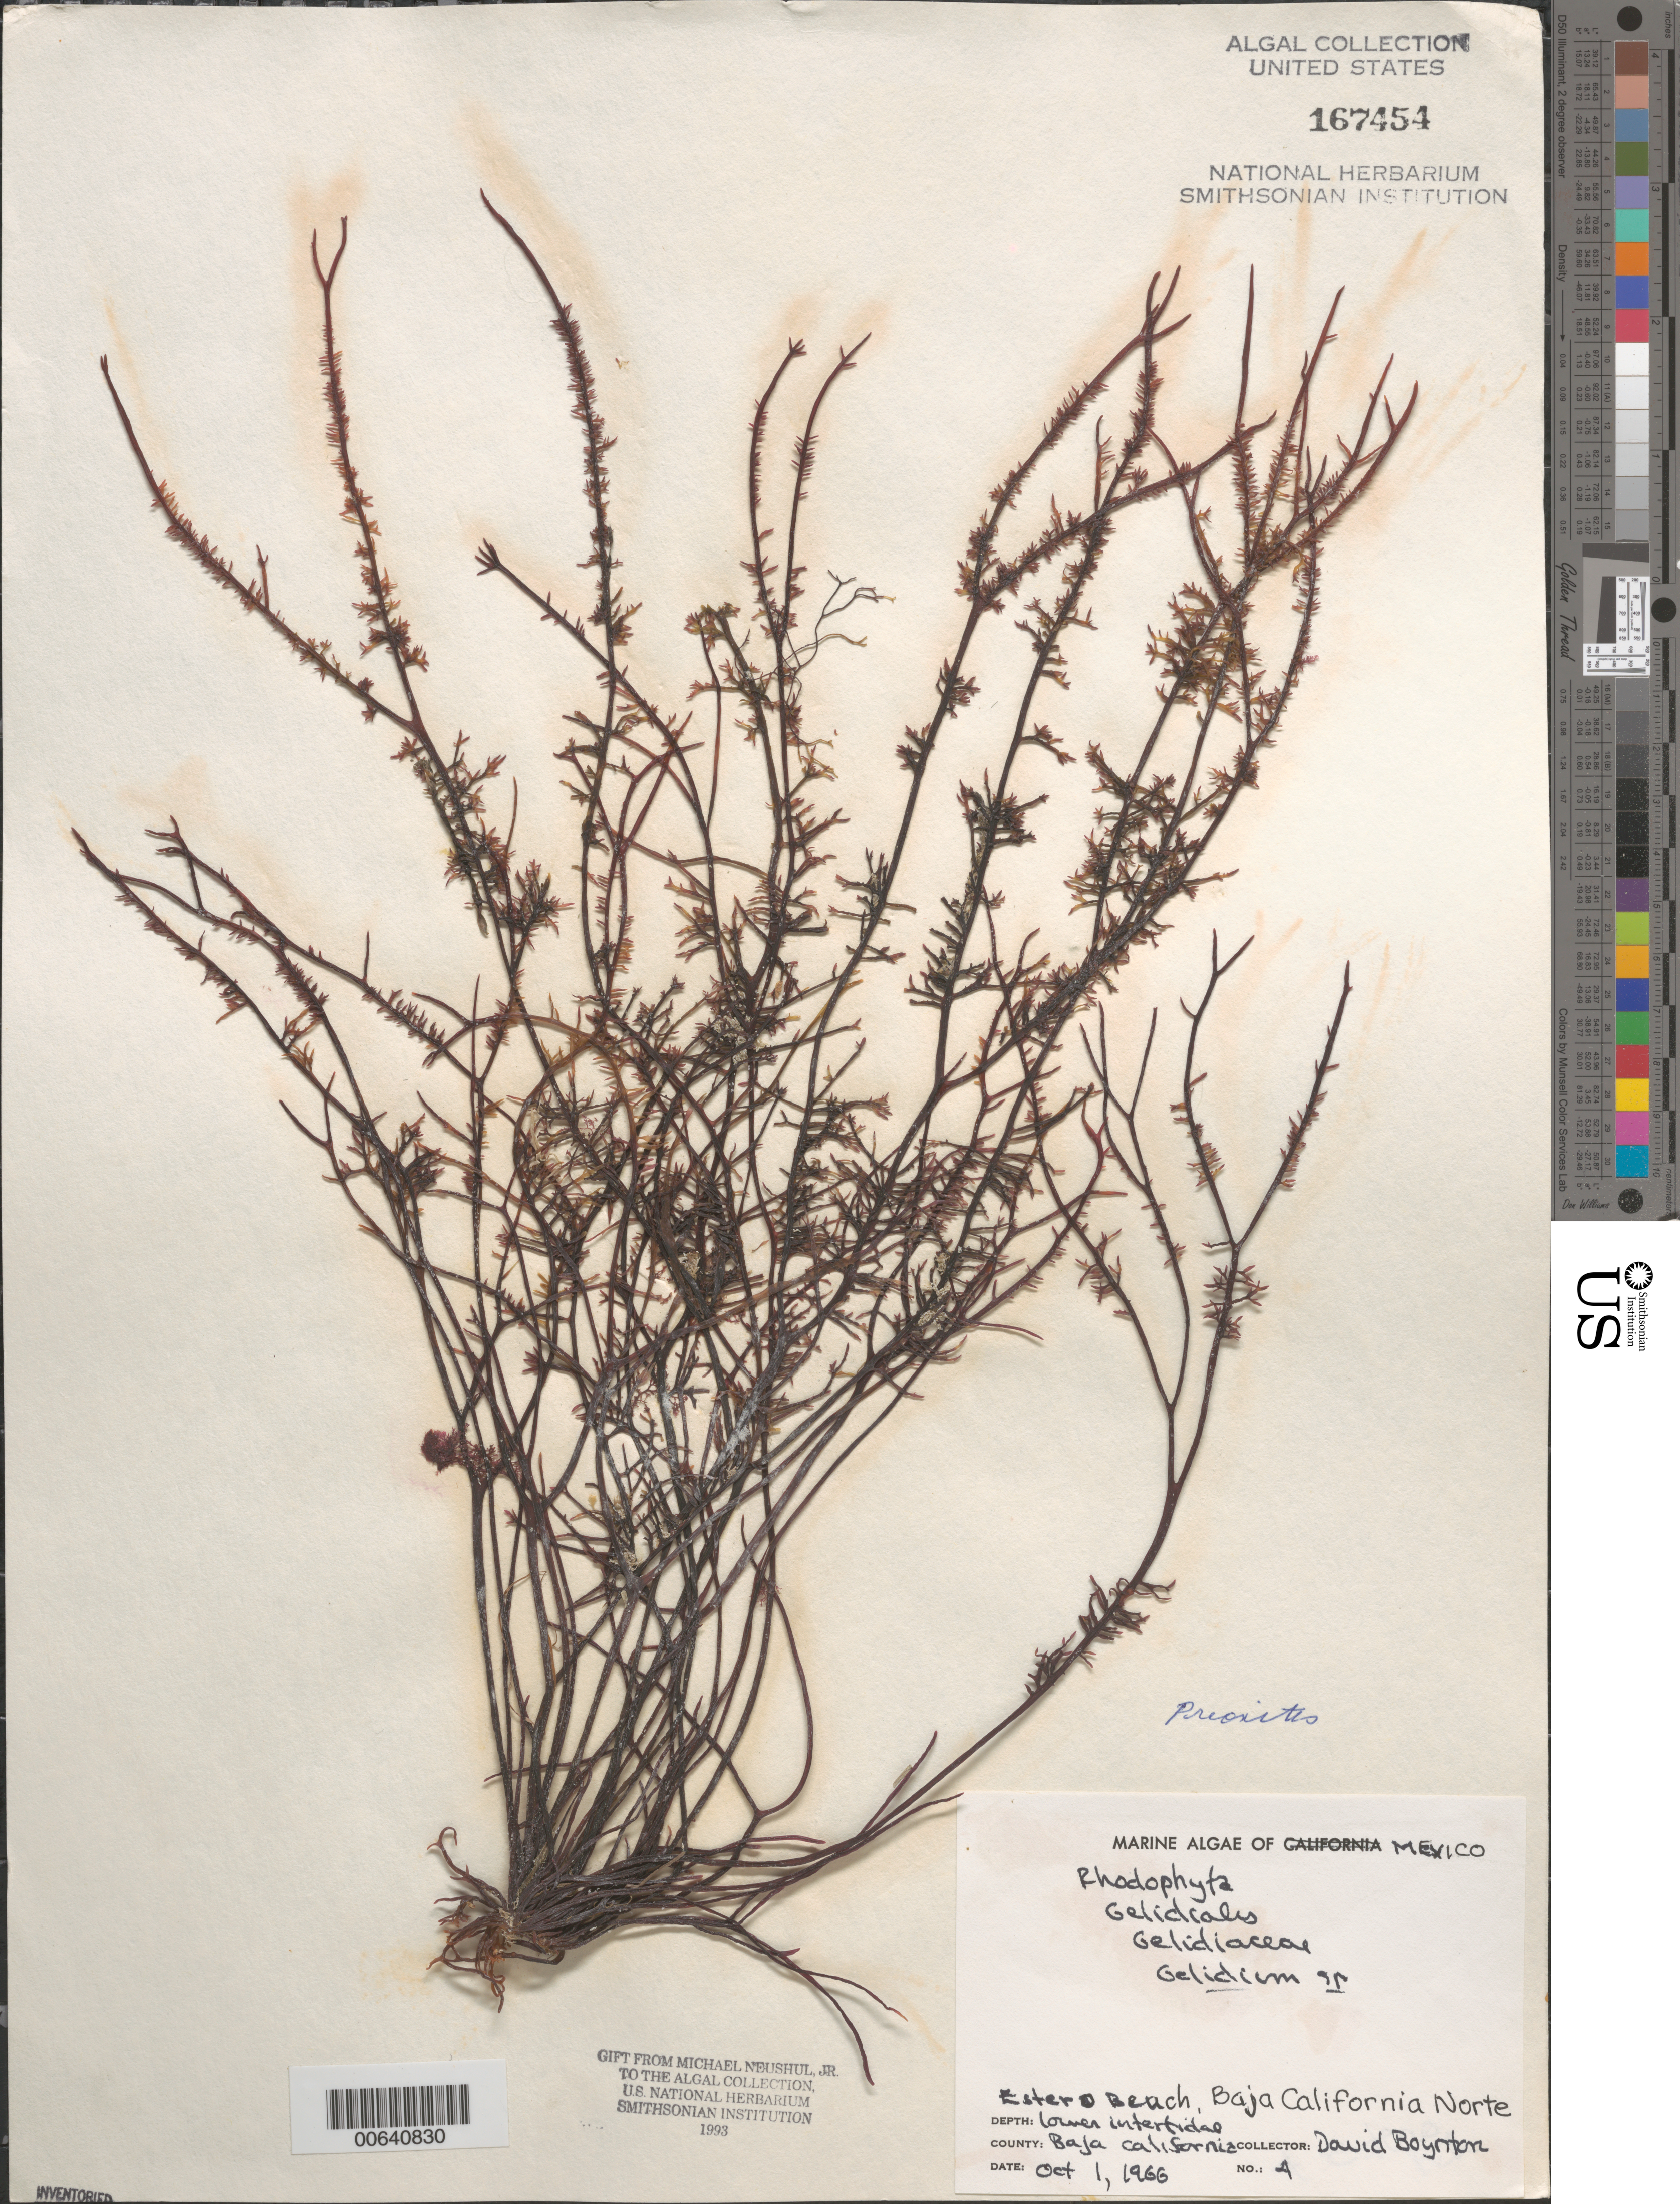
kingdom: Plantae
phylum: Rhodophyta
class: Florideophyceae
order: Cryptonemiales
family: Cryptonemiaceae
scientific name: Prionitis sp.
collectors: D. Boynton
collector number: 4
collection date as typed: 01 Oct 1966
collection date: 1966-10-01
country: Mexico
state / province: Baja California Norte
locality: Estero Beach (Estera Beach)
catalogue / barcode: US 167454